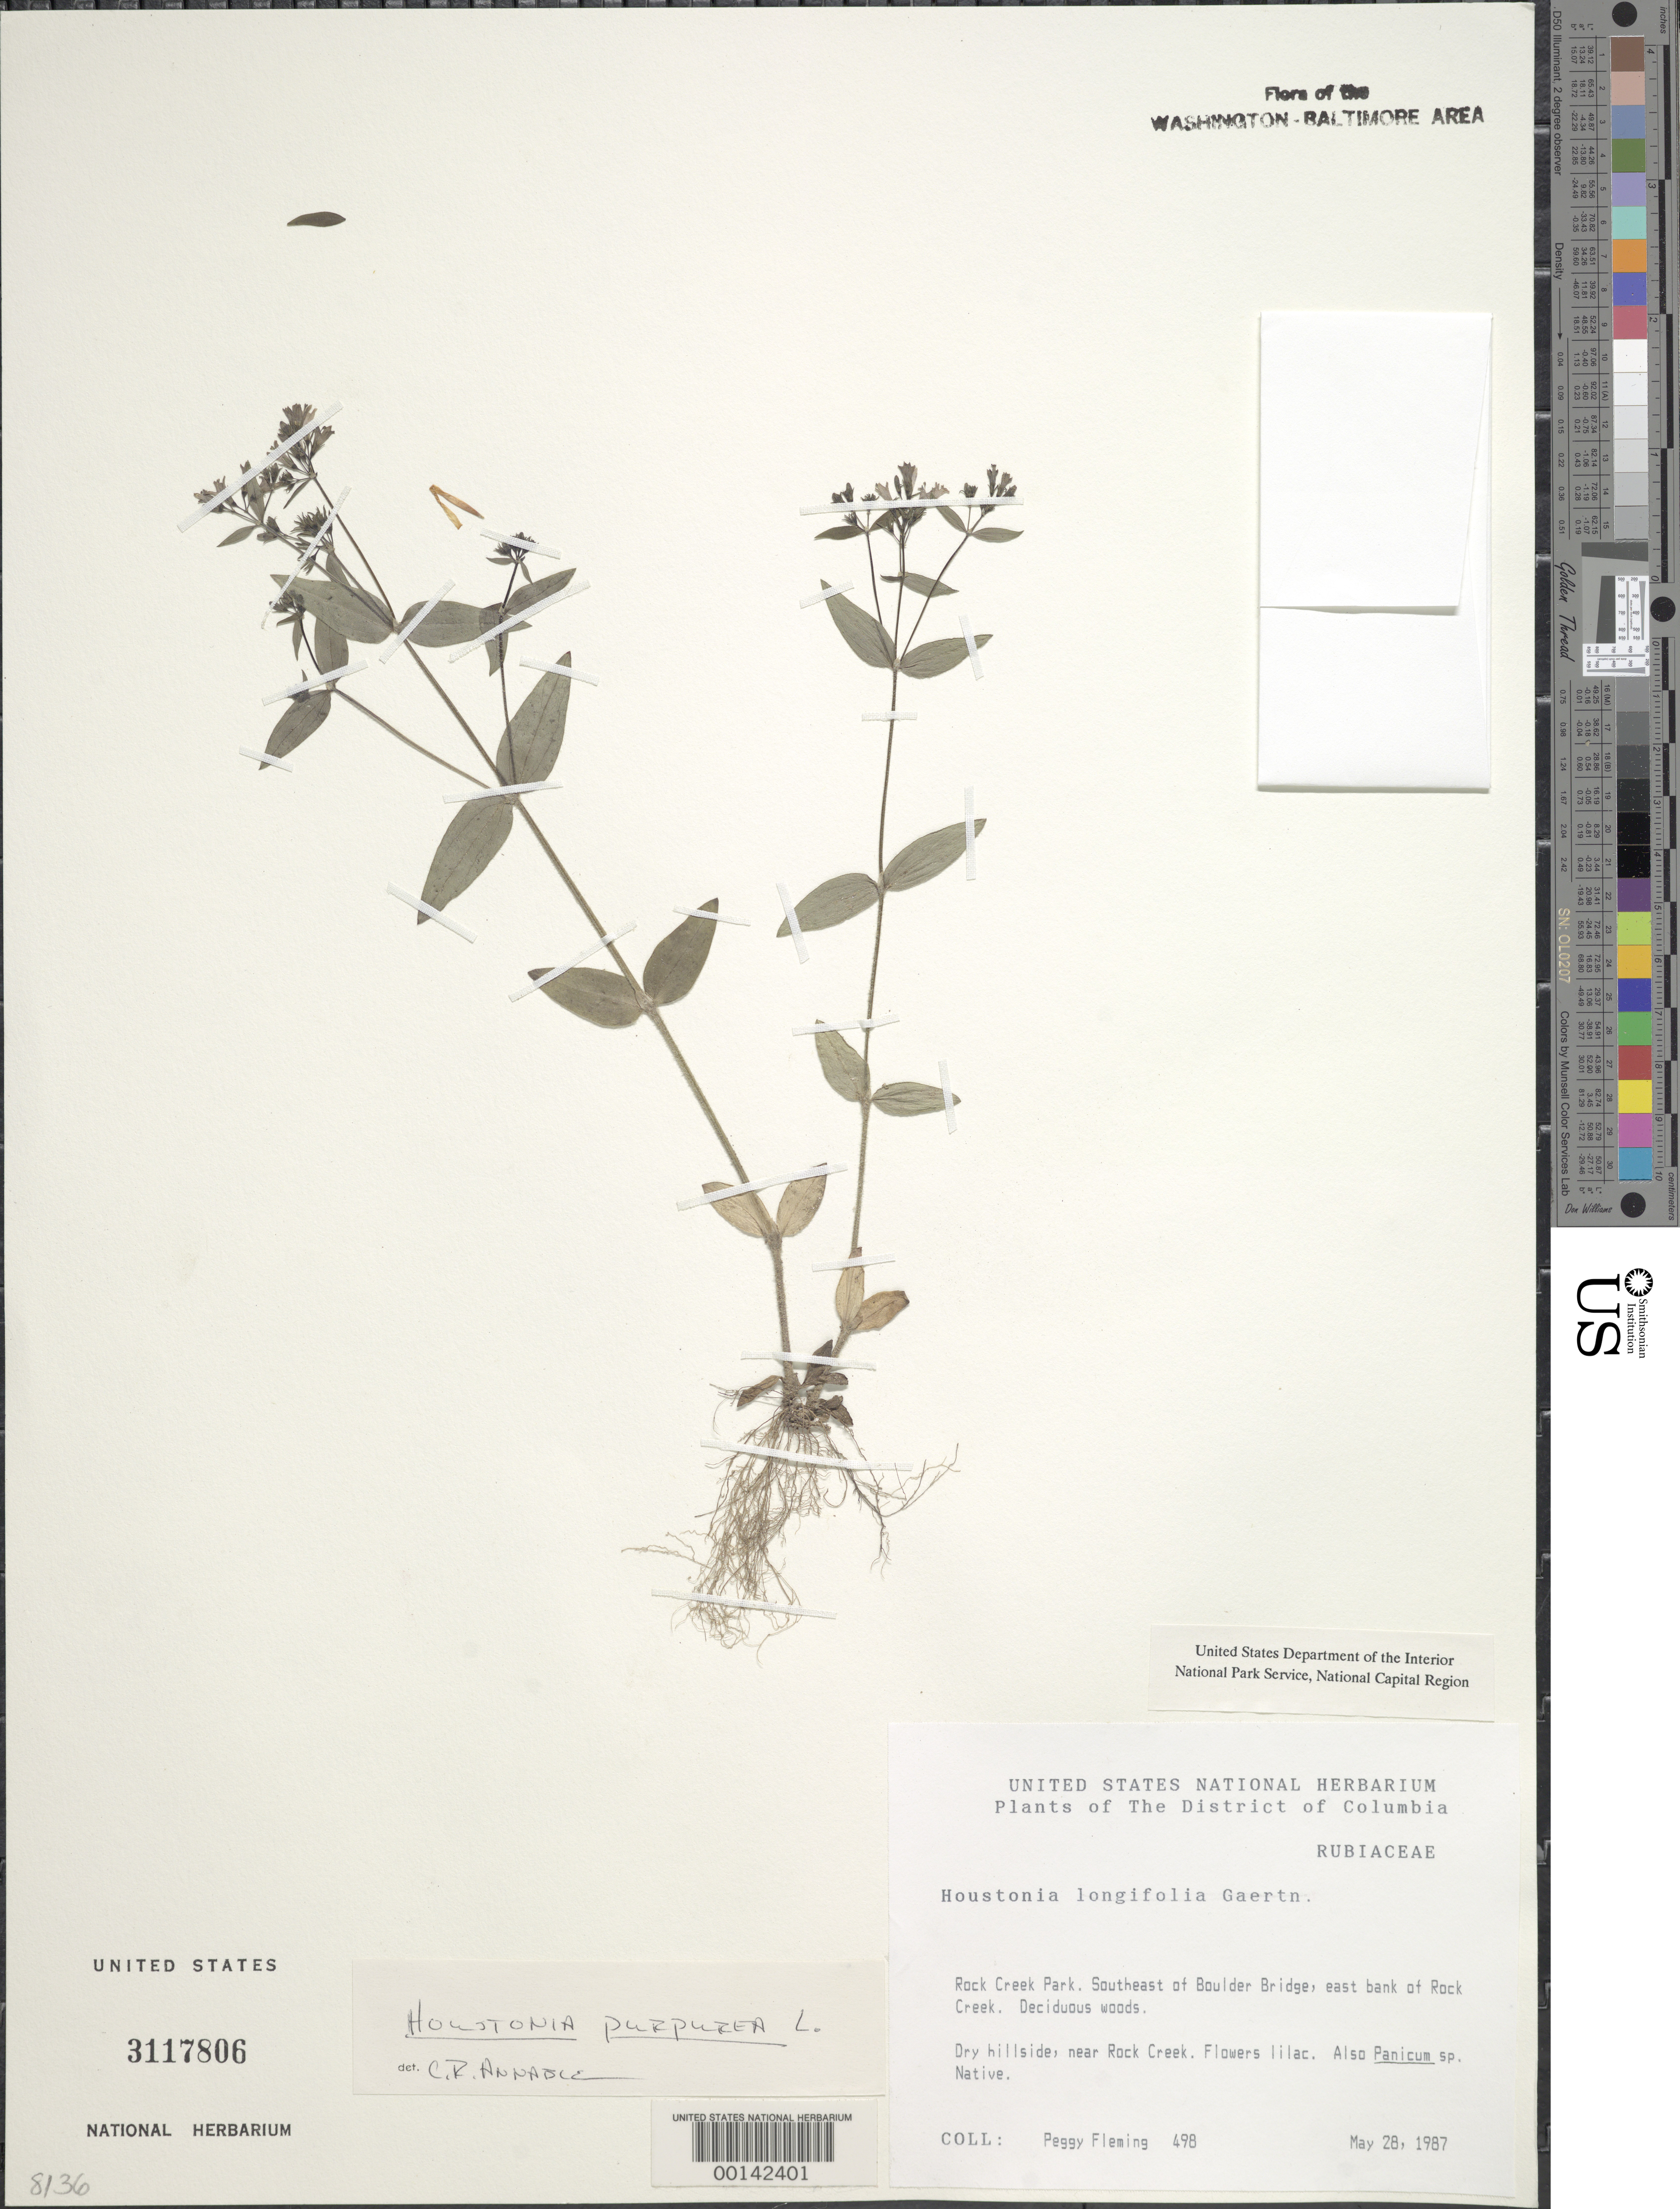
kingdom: Plantae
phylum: Tracheophyta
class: Magnoliopsida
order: Gentianales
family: Rubiaceae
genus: Houstonia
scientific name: Houstonia purpurea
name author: L.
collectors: P. Fleming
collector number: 498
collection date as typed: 28 May 1987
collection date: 1987-05-28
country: United States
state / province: District of Columbia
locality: Rock Creek Park. Southeast of Boulder Bridge,east bank of Rock Creek. Rock Creek Park and Vicinity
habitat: Deciduous woods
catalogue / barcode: US 3117806